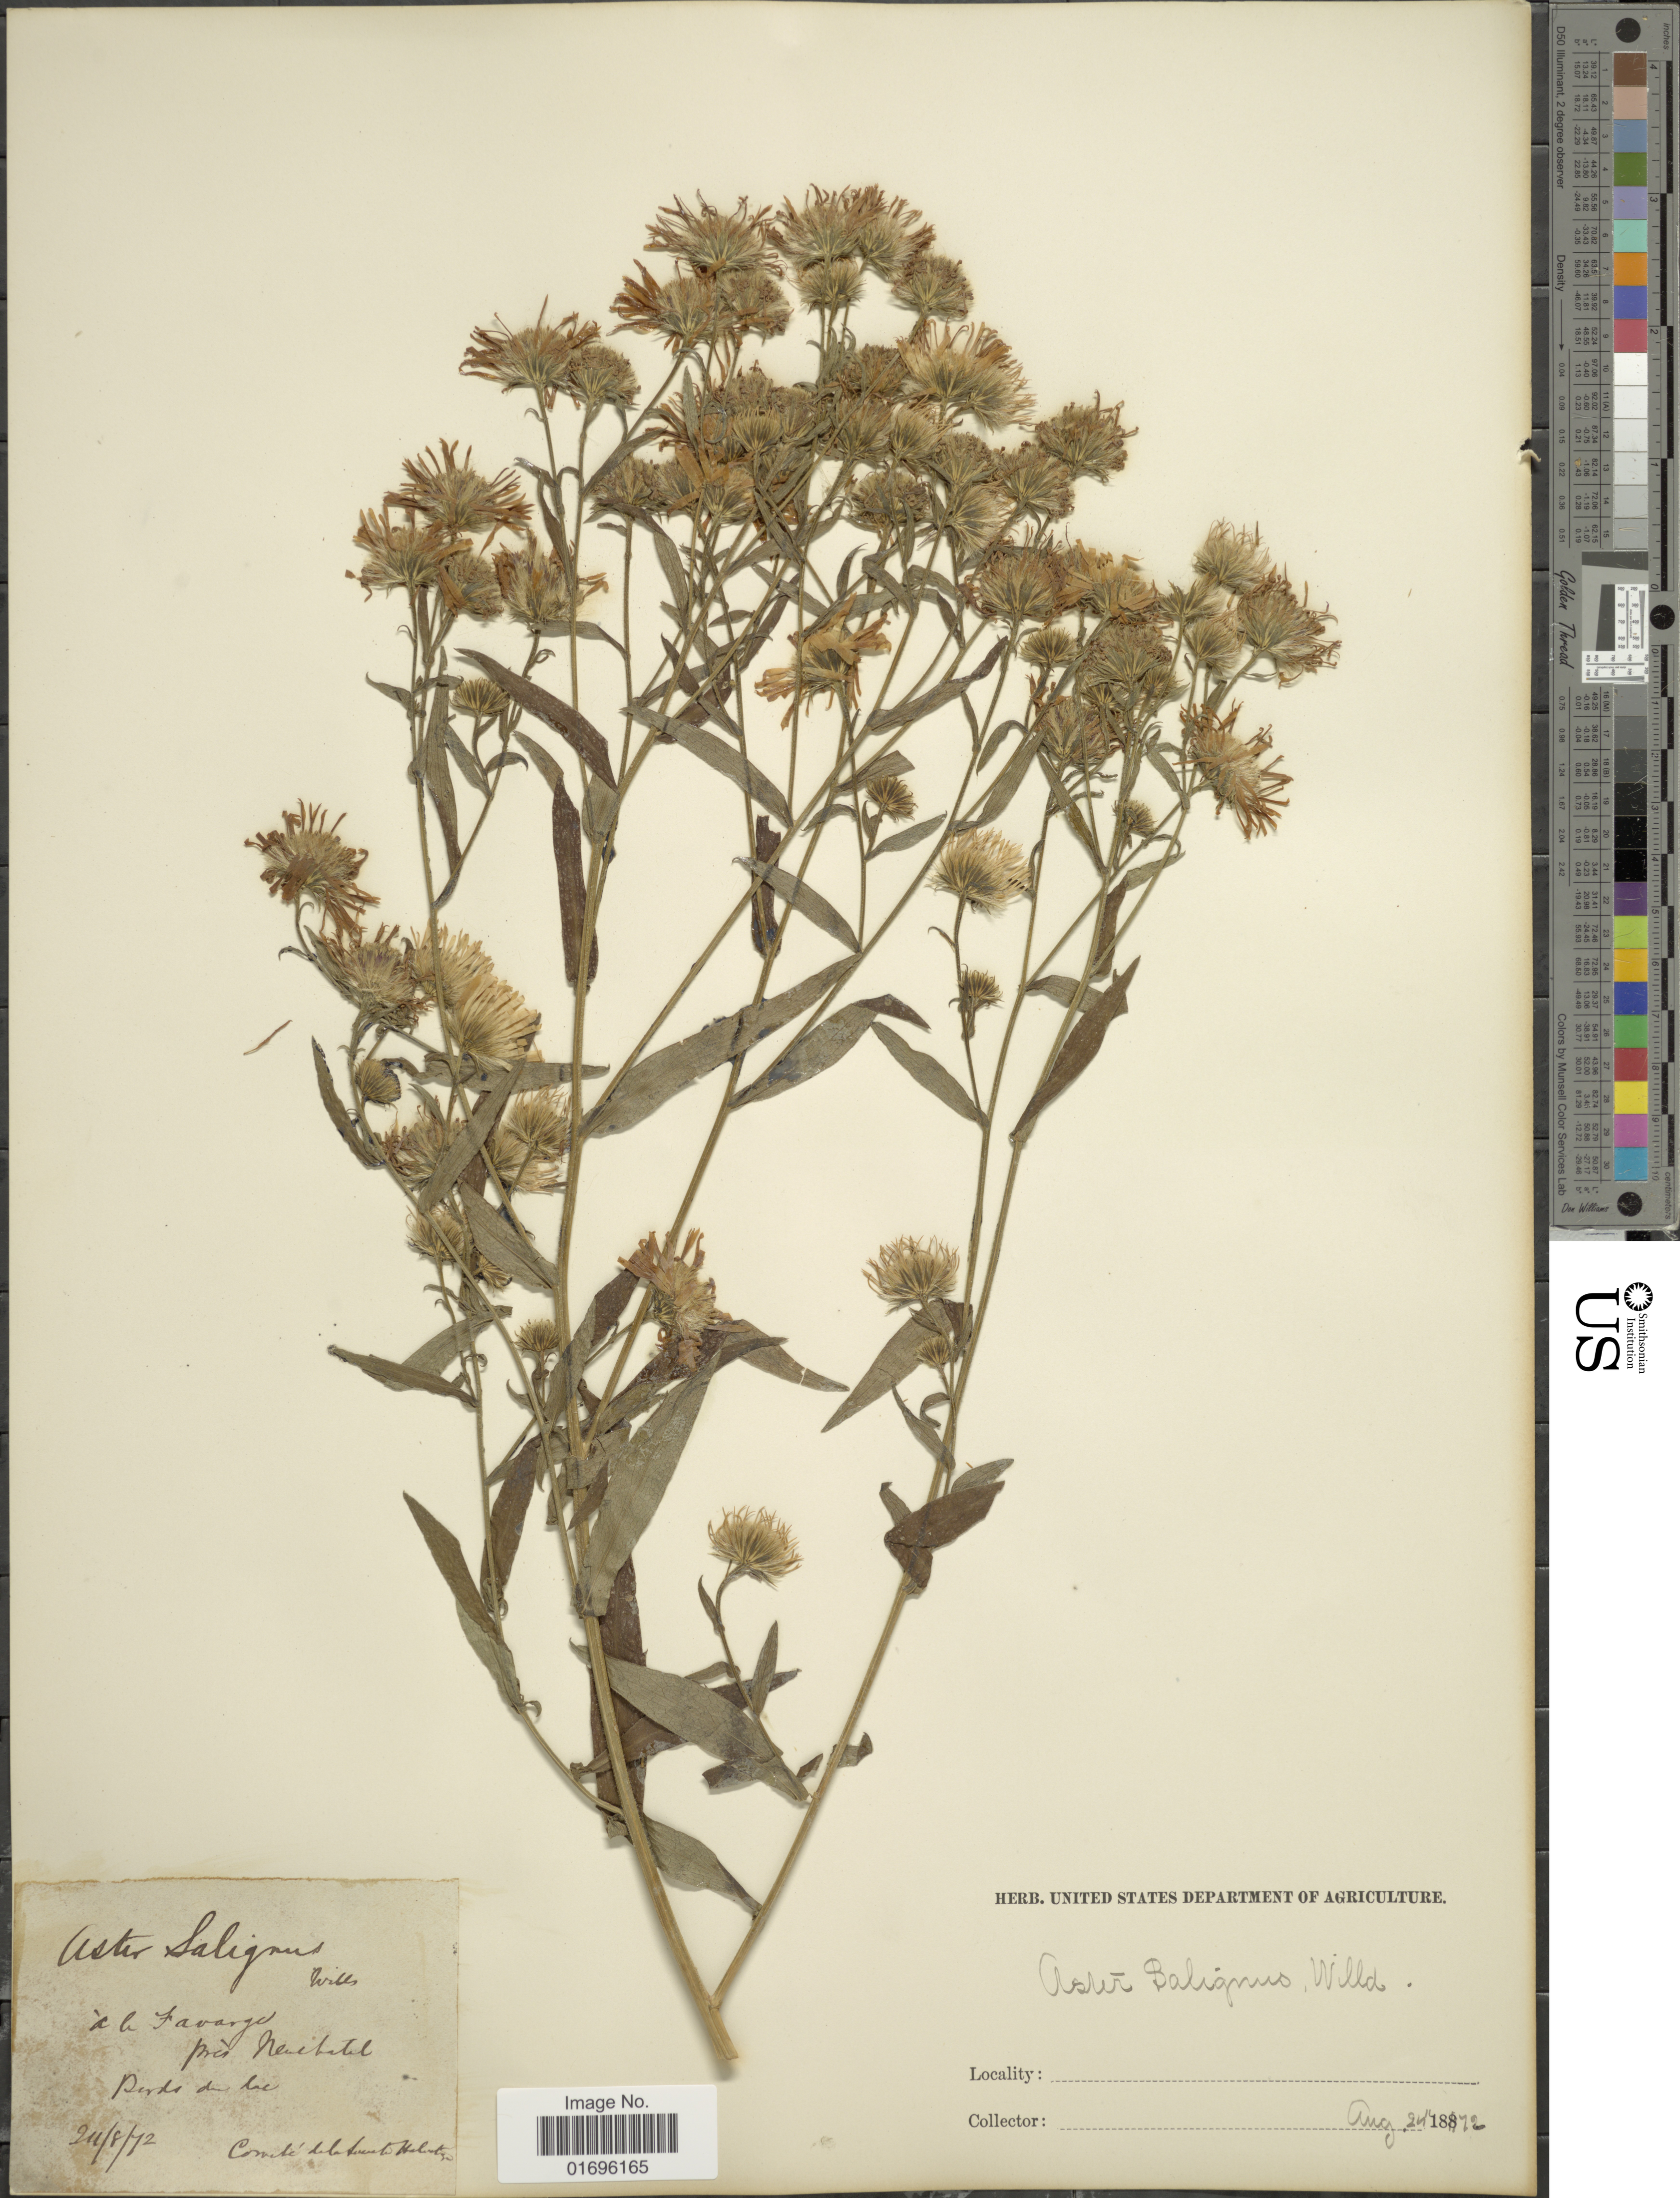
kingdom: Plantae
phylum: Tracheophyta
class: Magnoliopsida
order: Asterales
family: Asteraceae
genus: Aster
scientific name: Aster salignus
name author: Willd.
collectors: Facchini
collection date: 1872-08-24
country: Switzerland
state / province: Neuchâtel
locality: A le Favarge pres Neuchatel bords du lac.